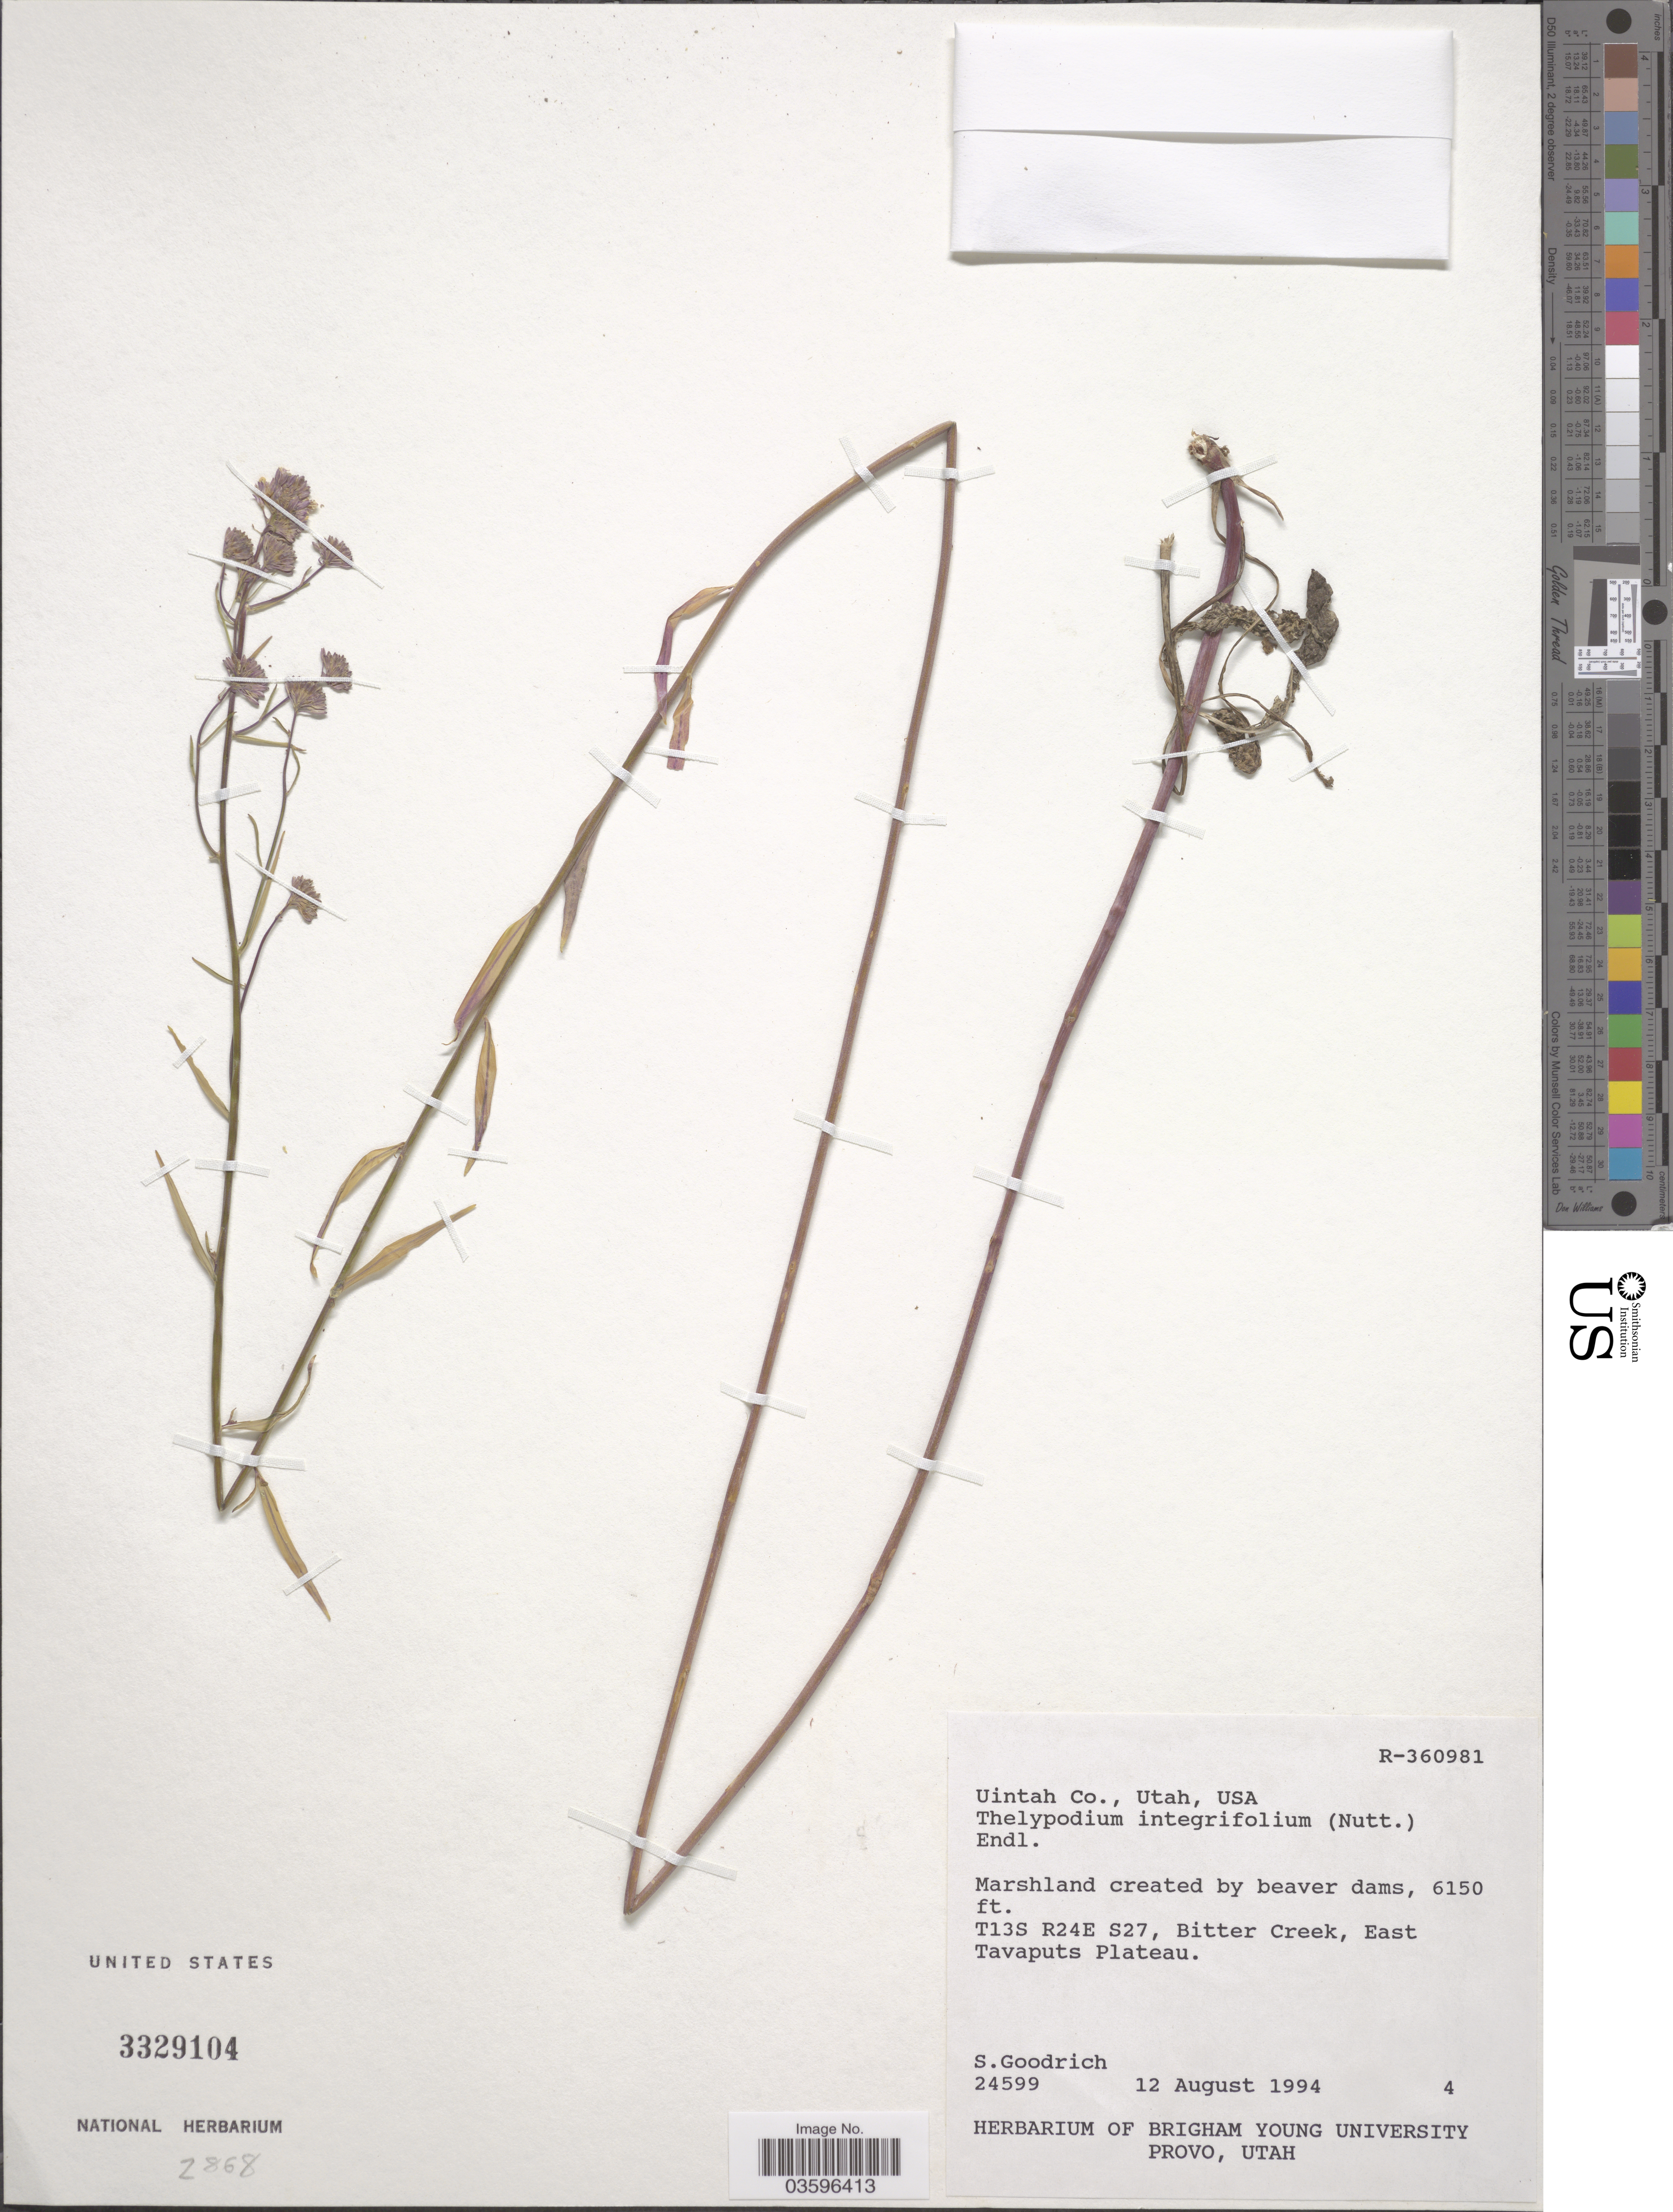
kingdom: Plantae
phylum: Tracheophyta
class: Magnoliopsida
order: Brassicales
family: Brassicaceae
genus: Thelypodium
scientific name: Thelypodium integrifolium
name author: (Nutt.) Endl.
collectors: S. Goodrich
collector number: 24599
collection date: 1994-08-12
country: United States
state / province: Utah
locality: Uintah Co. T13S R24E S27, Bitter Creek, East Tavaputs Plateau.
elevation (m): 1875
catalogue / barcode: US 3329104